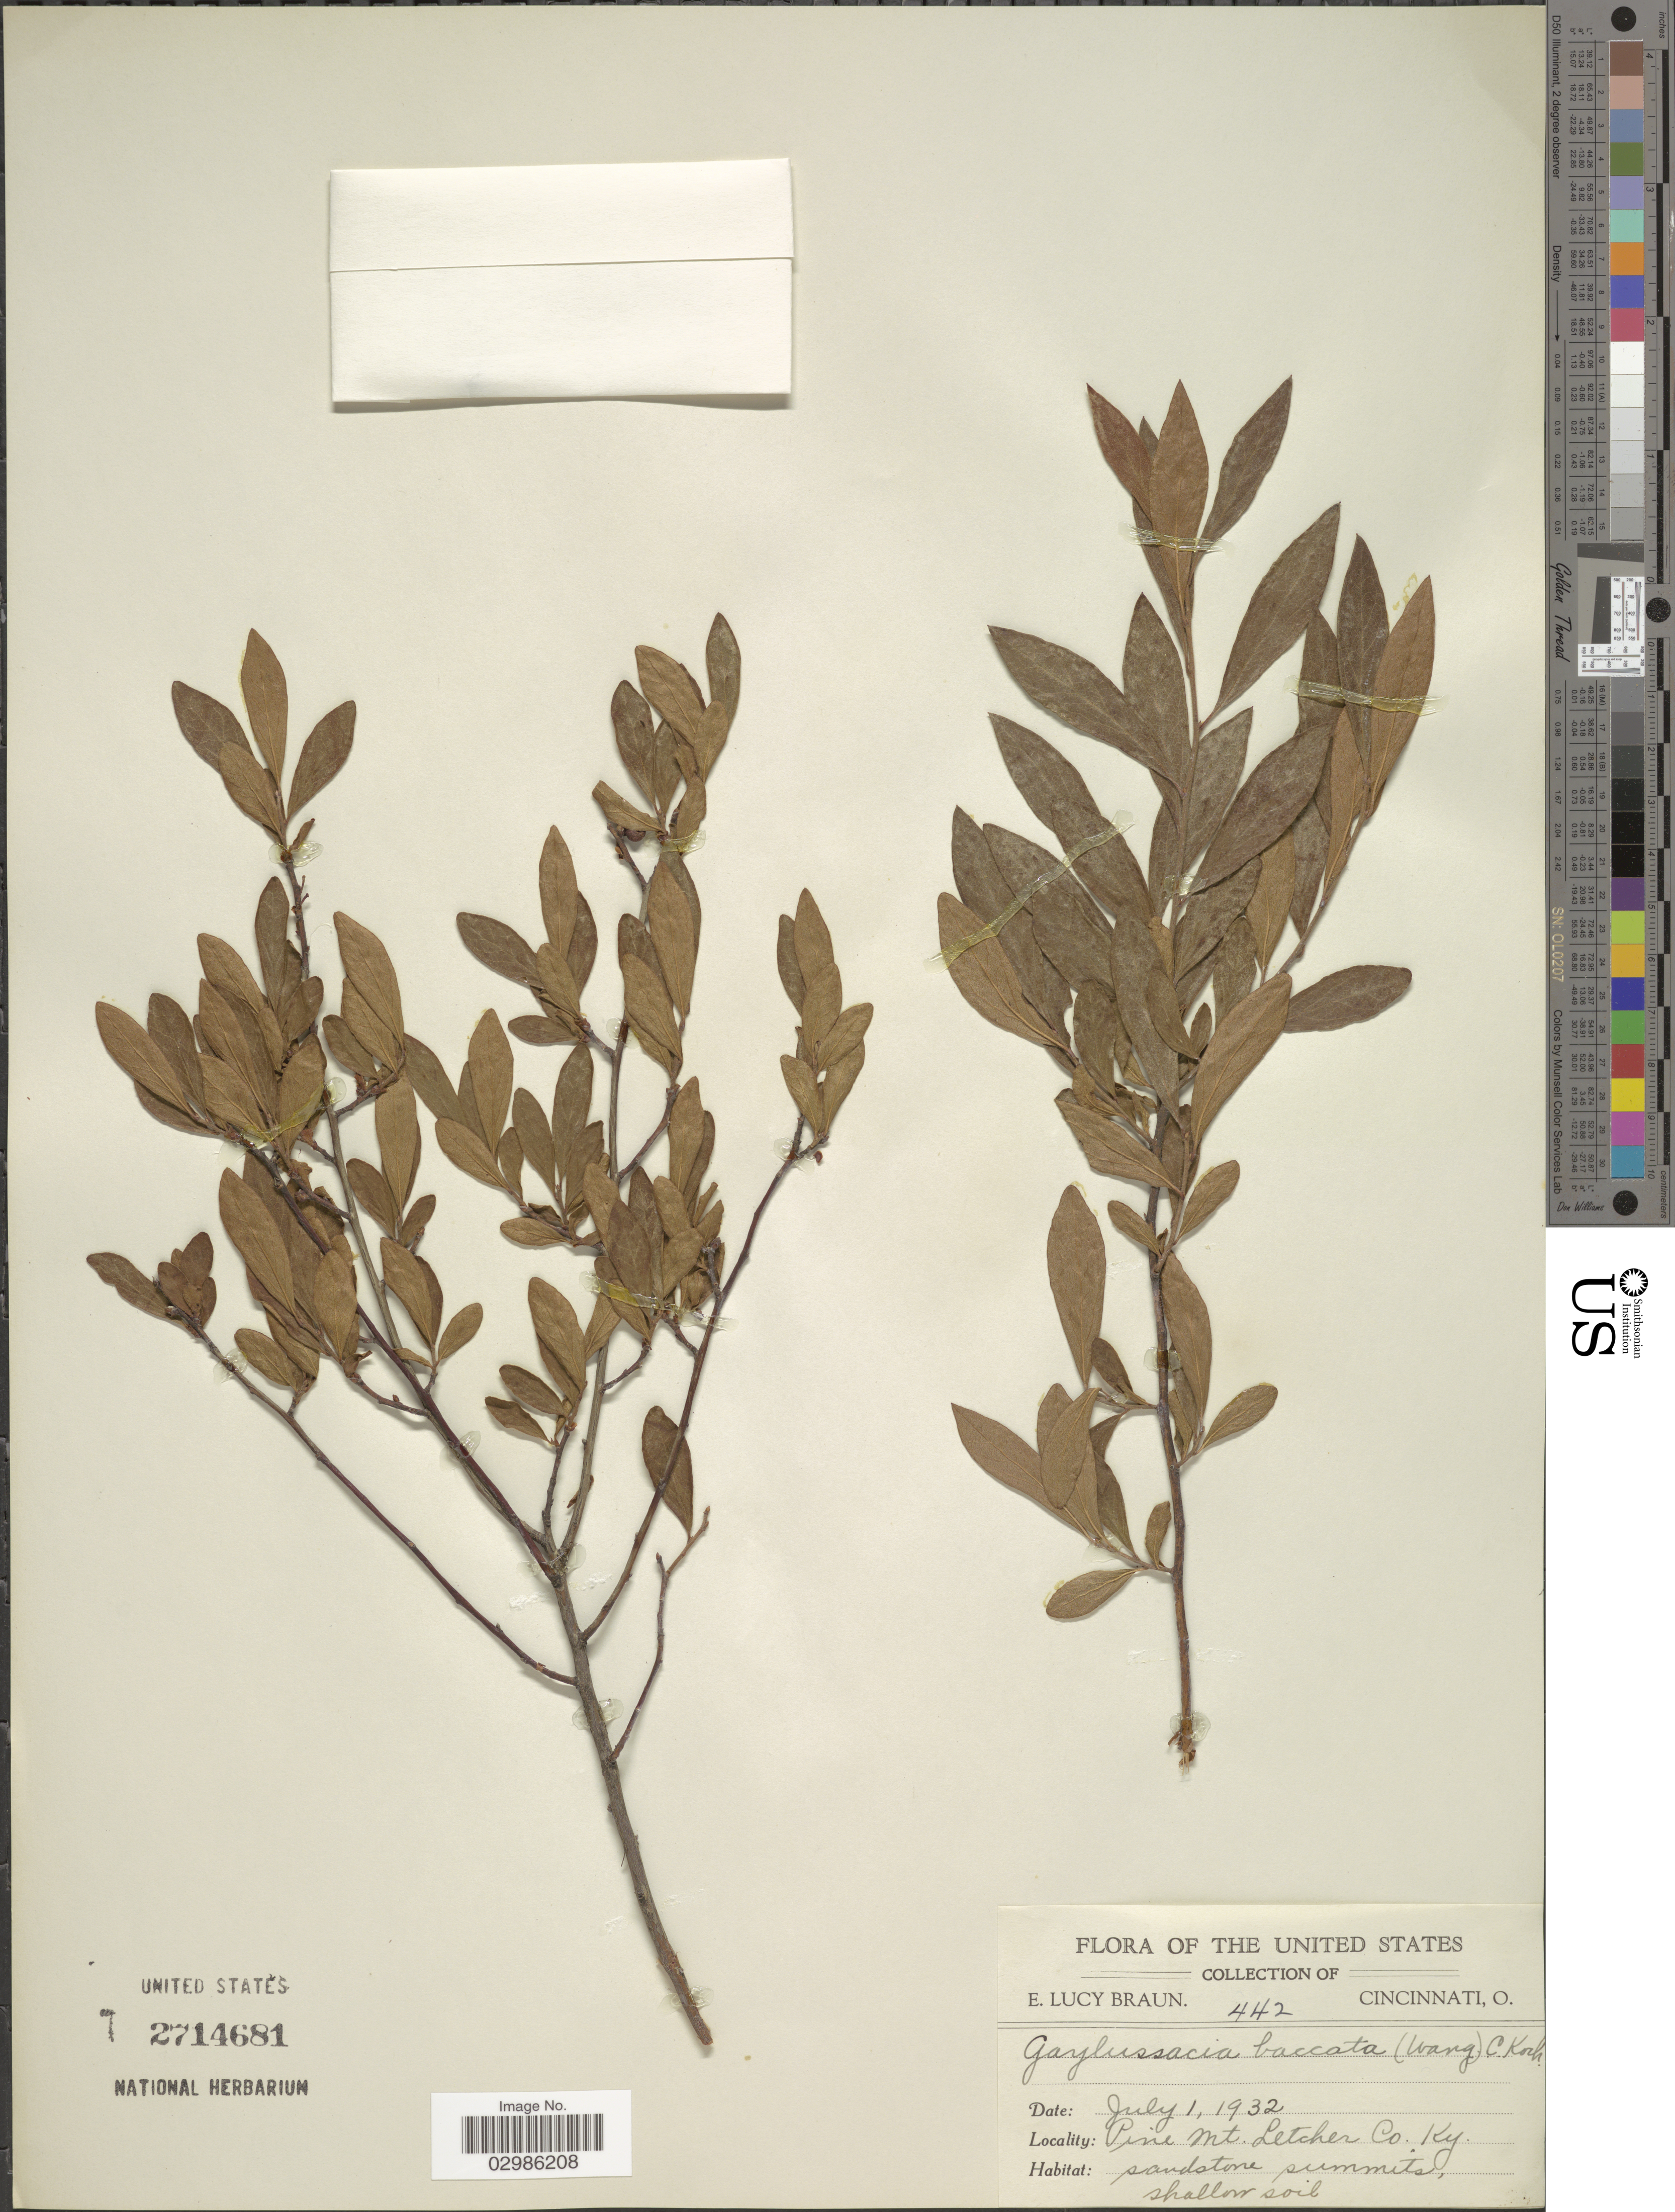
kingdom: Plantae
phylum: Tracheophyta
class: Magnoliopsida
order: Ericales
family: Ericaceae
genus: Gaylussacia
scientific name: Gaylussacia baccata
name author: (Wangenh.) K. Koch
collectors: E. L. Braun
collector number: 442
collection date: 1932-07-01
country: United States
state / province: Kentucky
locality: Pine Mt. Letcher Co. Sandstone summits, shallow soil.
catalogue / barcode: US 2714681